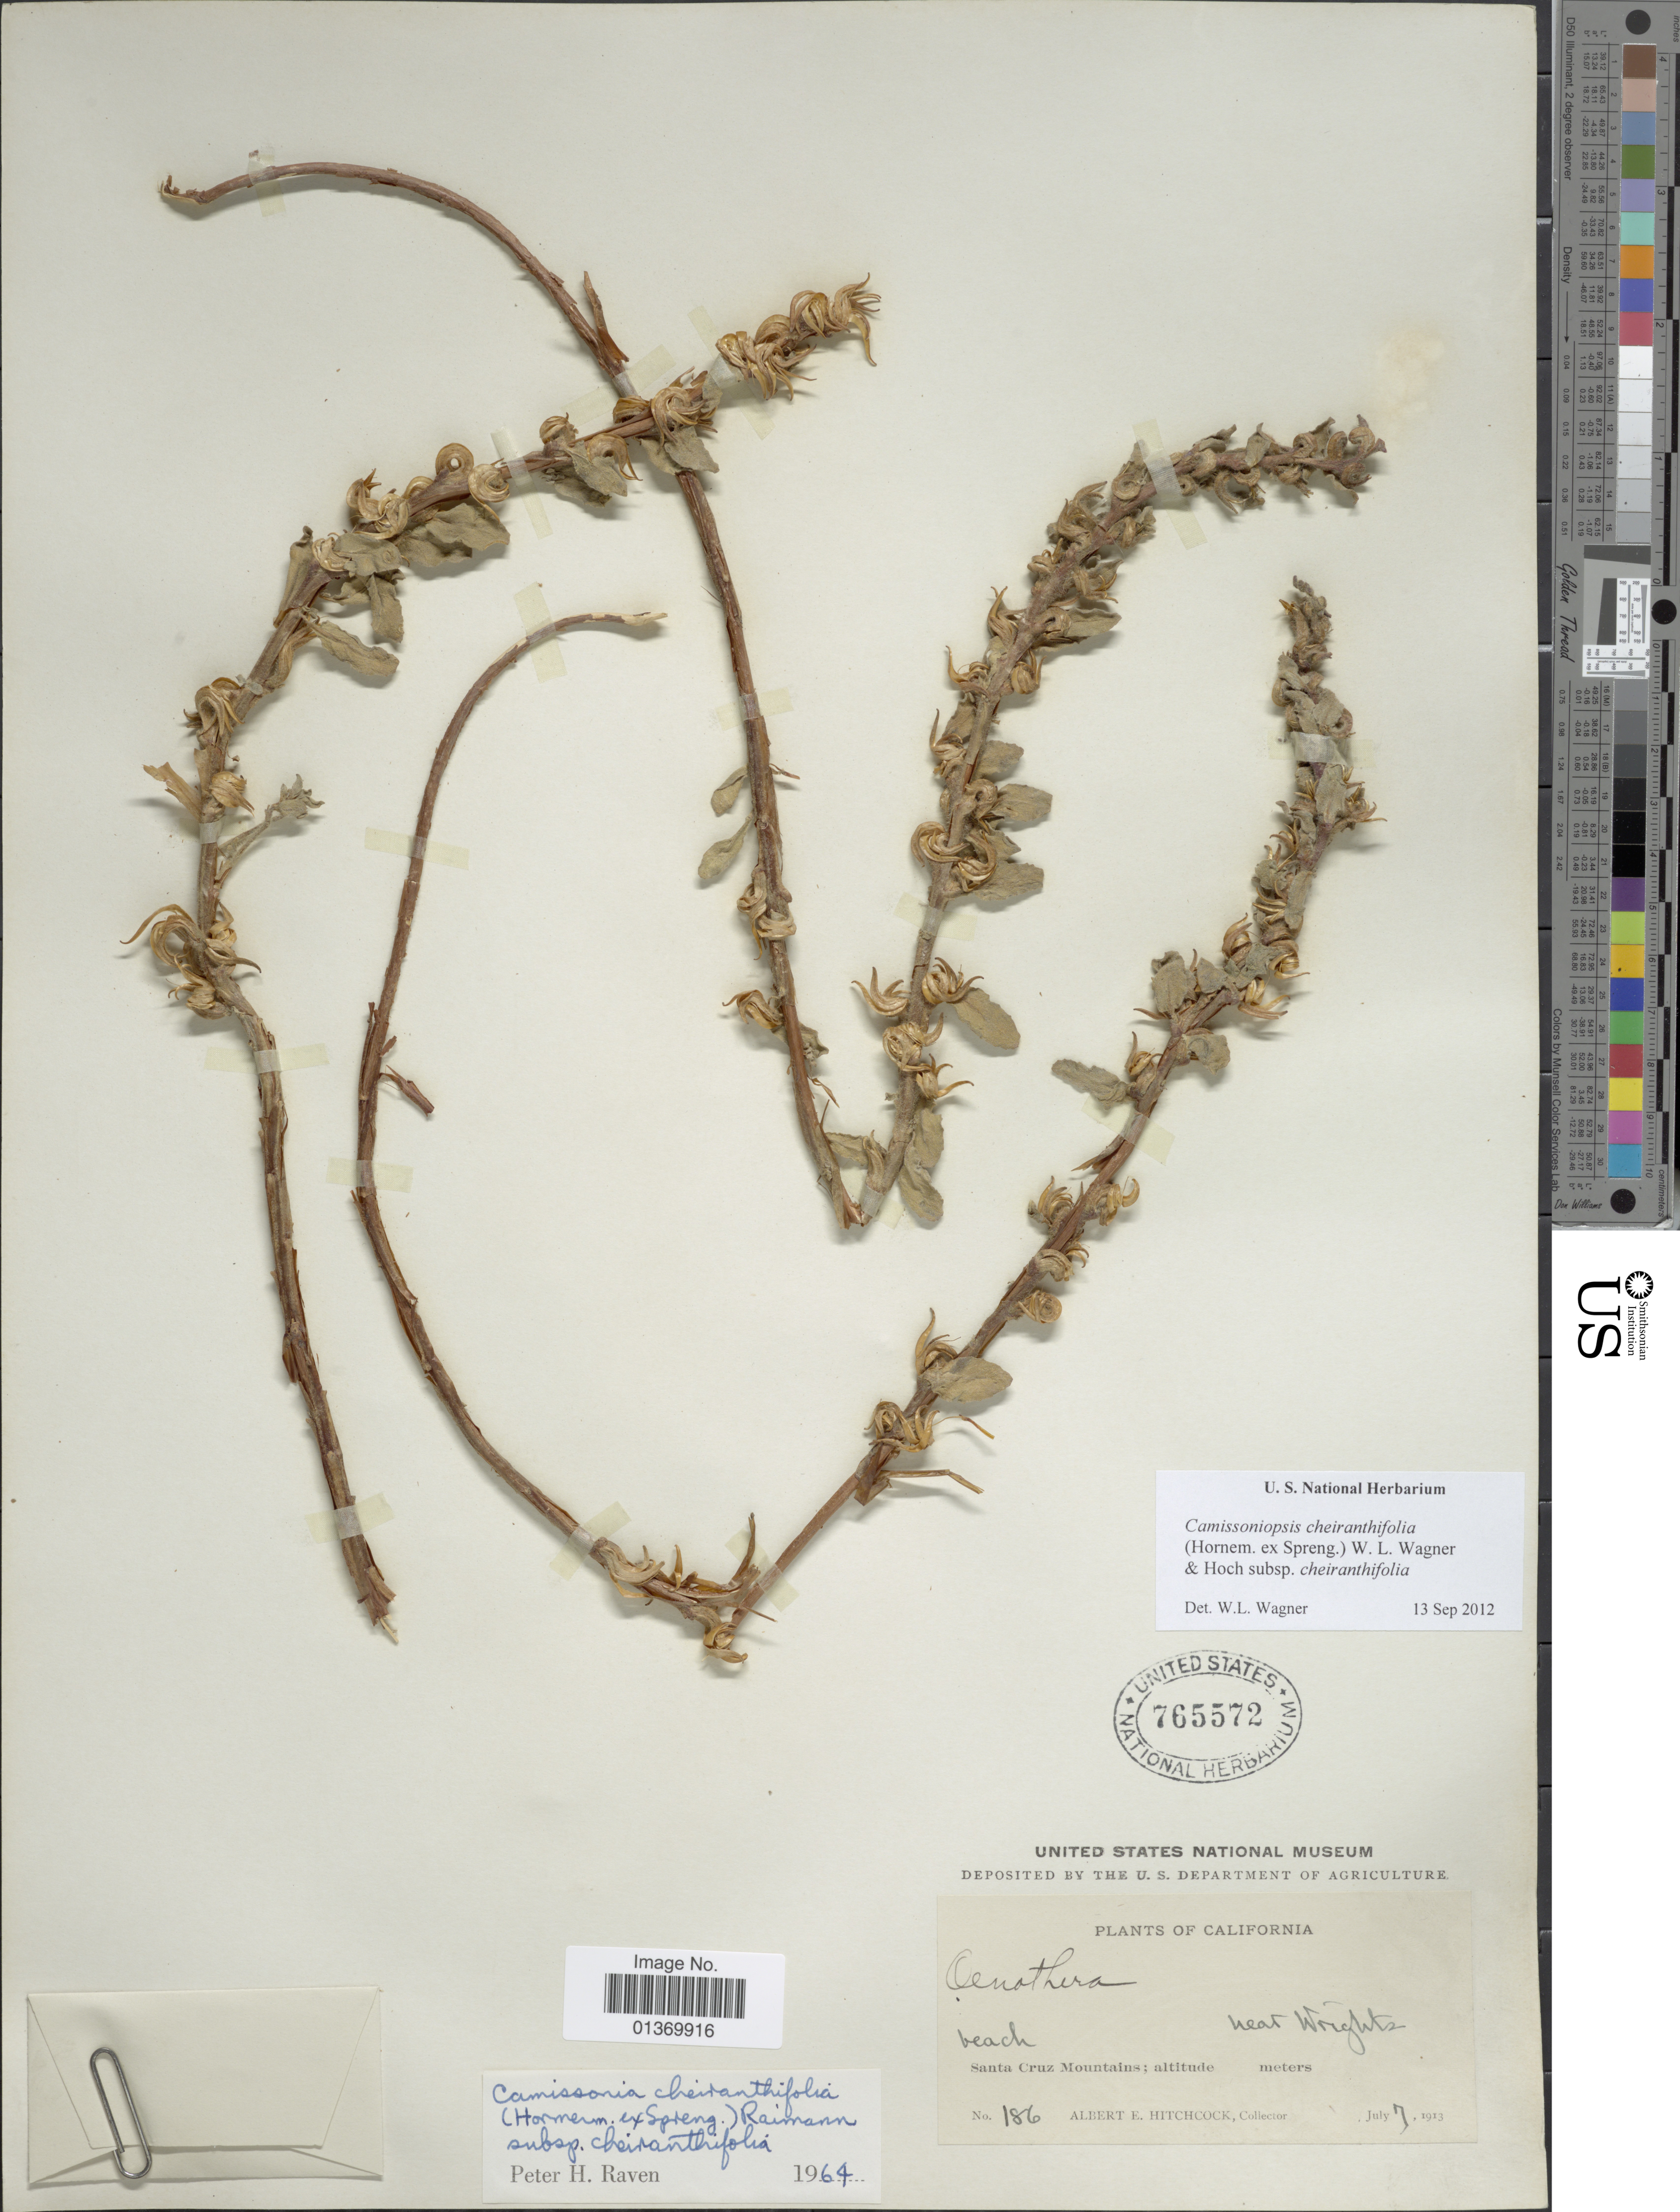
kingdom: Plantae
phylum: Tracheophyta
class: Magnoliopsida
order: Myrtales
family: Onagraceae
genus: Camissoniopsis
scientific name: Camissoniopsis cheiranthifolia subsp. cheiranthifolia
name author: (Hornem. ex Spreng.) W.L. Wagner & Hoch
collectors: A. Hitchcock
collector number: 186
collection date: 1913-07-07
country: United States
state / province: California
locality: Near Wights, Santa Cruz Mountains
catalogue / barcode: US 765572